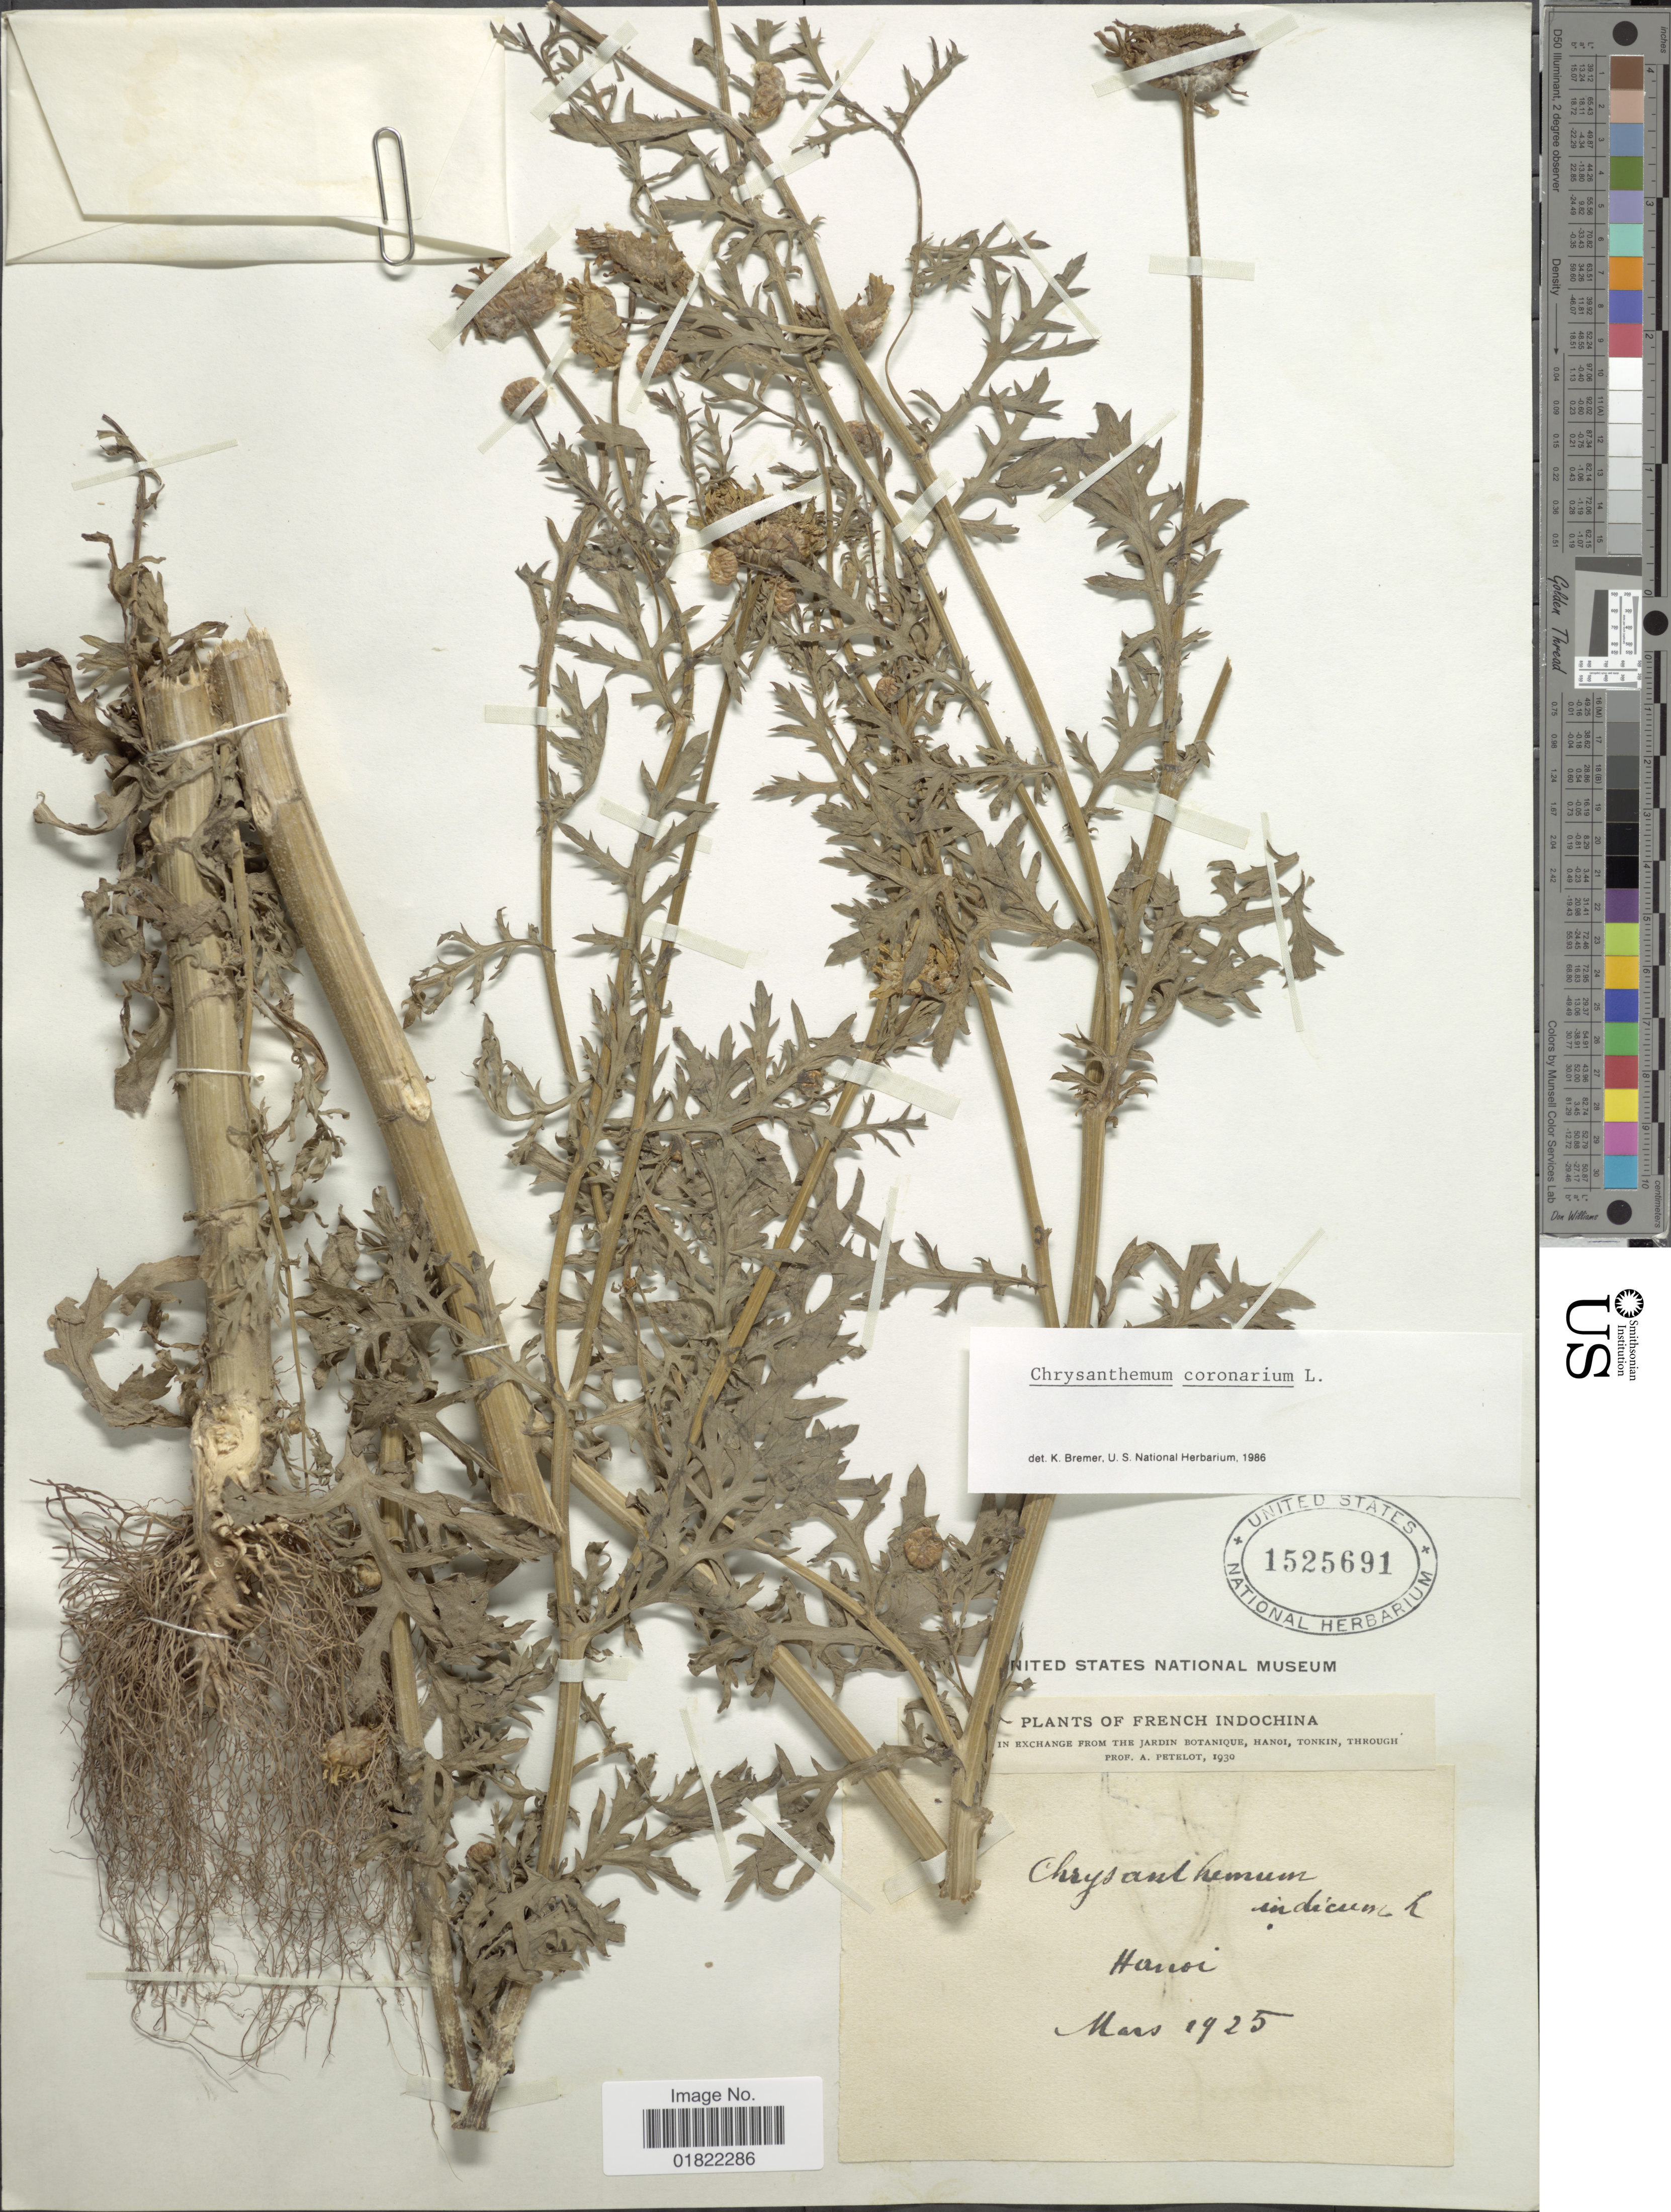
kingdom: Plantae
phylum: Tracheophyta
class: Magnoliopsida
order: Asterales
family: Asteraceae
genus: Chrysanthemum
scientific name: Chrysanthemum coronarium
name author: L.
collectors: A. Petelot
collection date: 1925-03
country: Vietnam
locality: French Indochina, Hanoi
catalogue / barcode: US 1525691